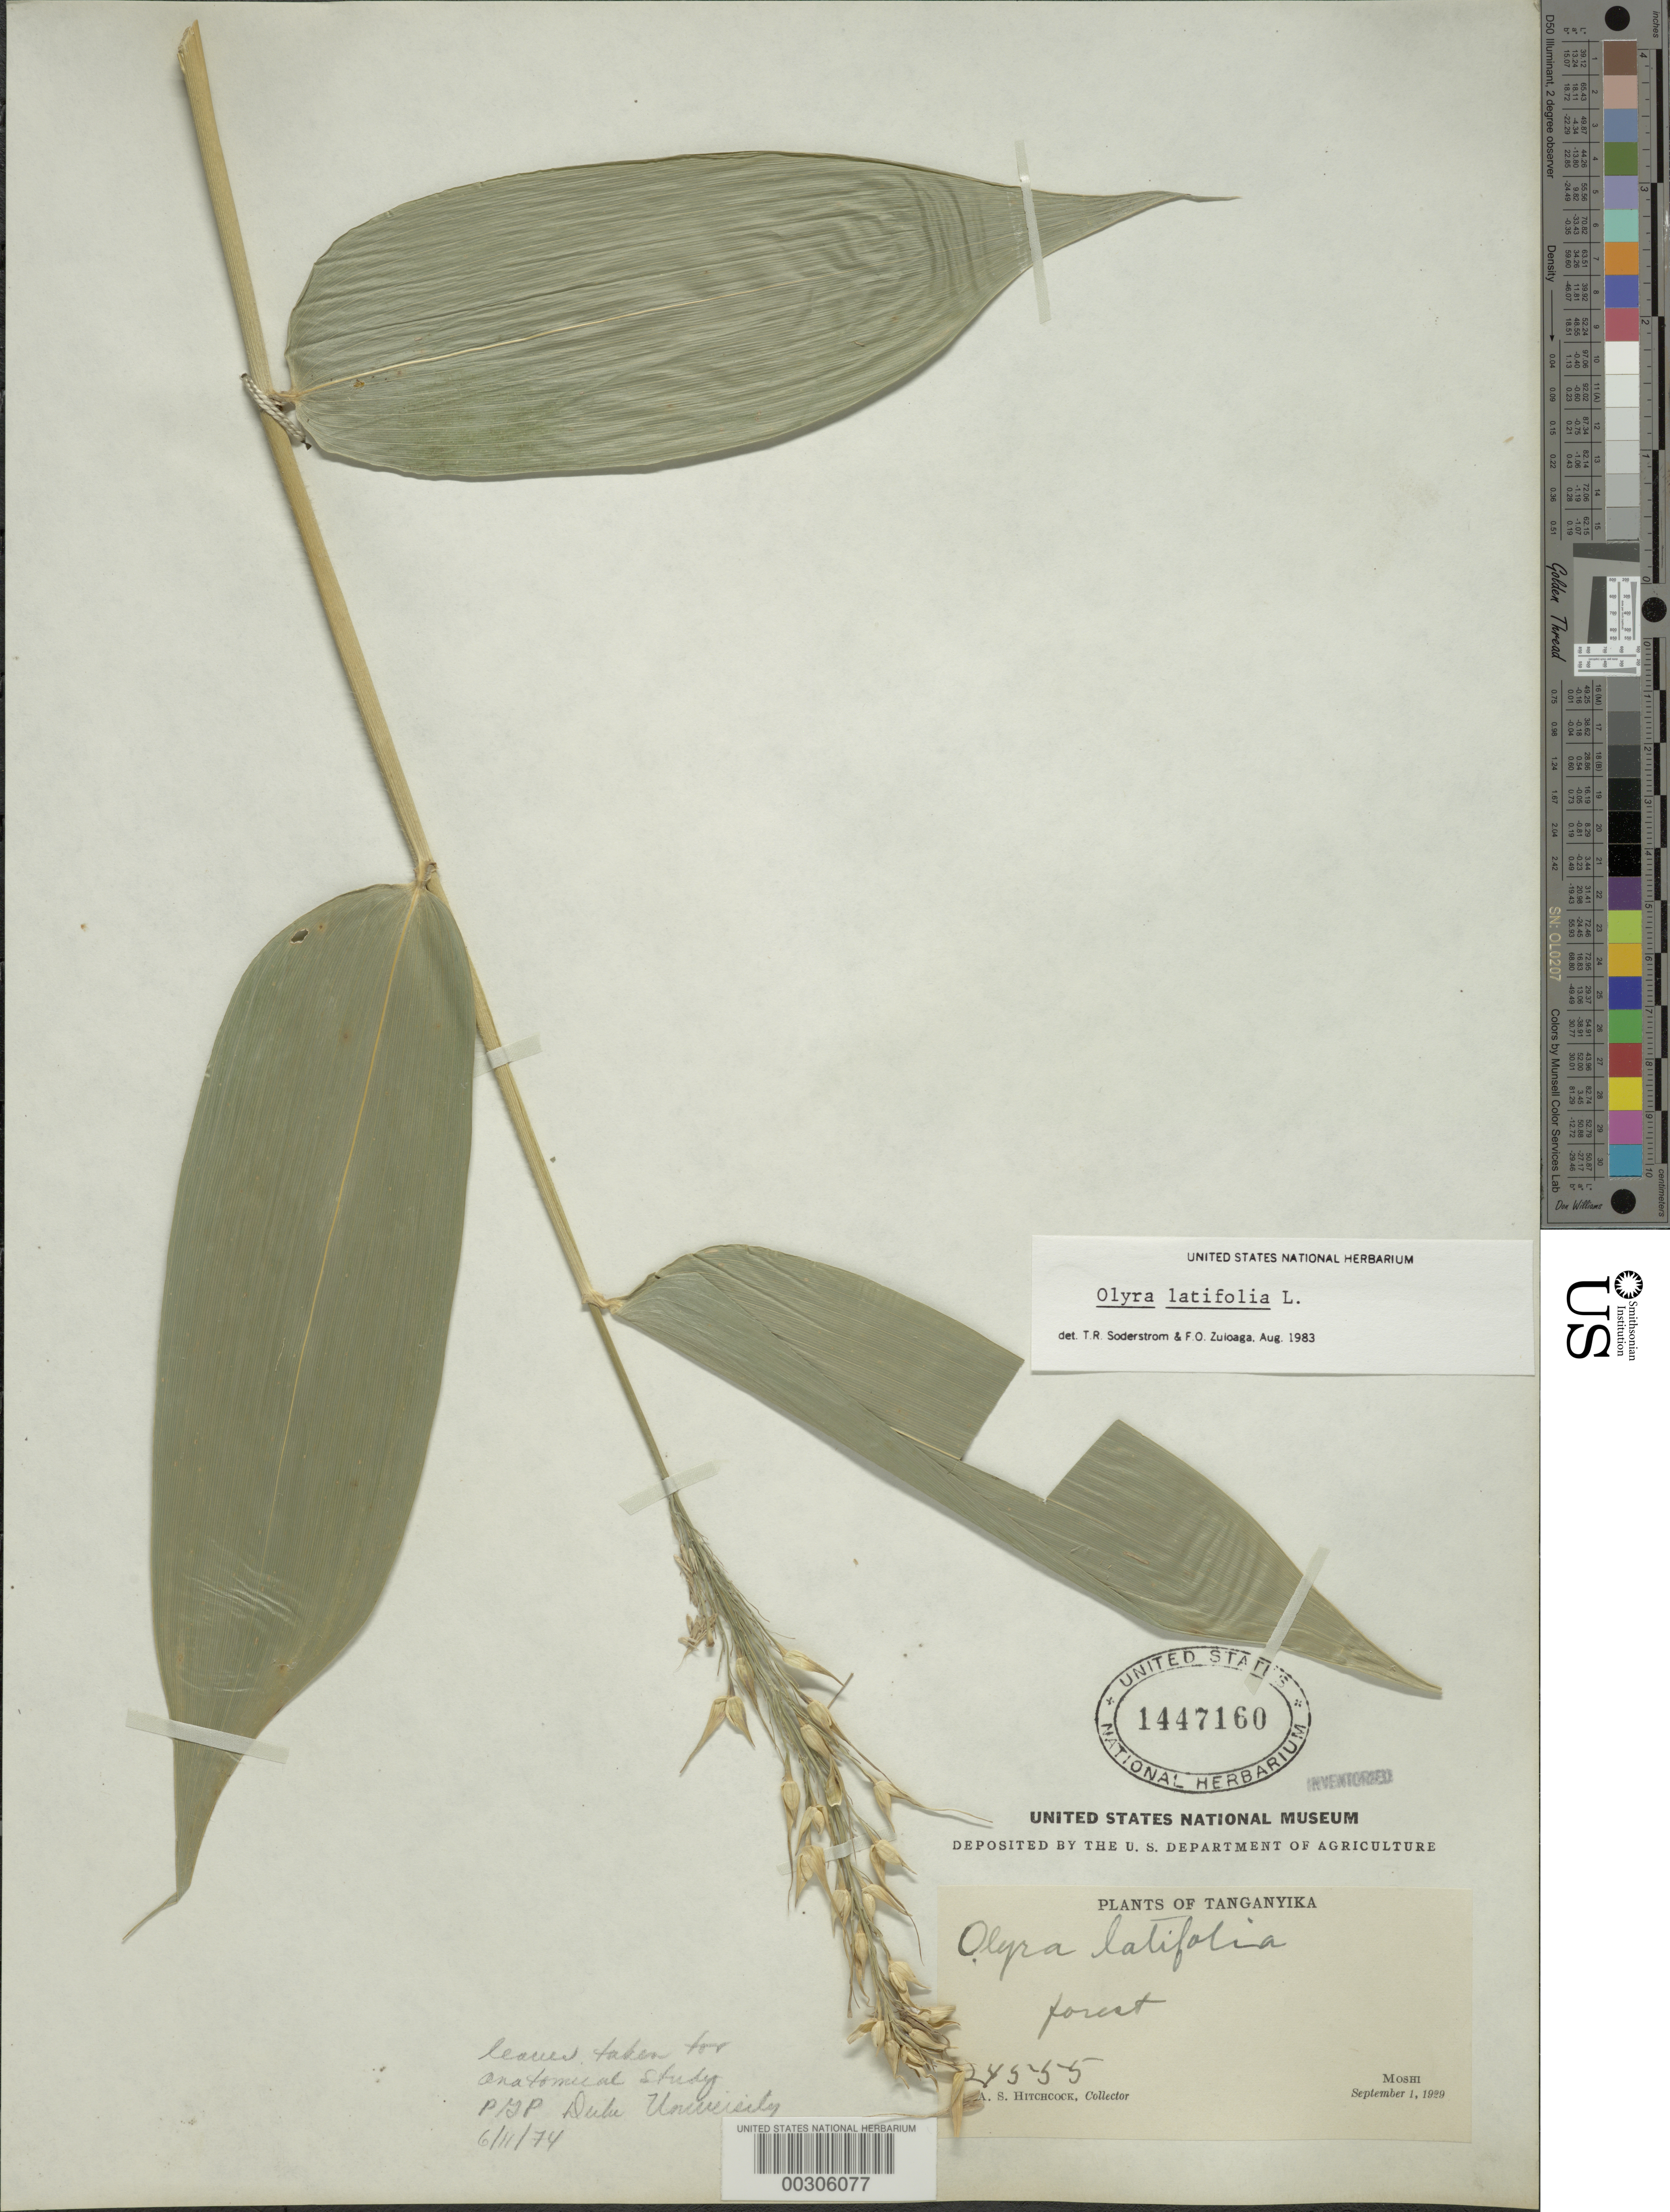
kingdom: Plantae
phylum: Tracheophyta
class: Liliopsida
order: Poales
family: Poaceae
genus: Olyra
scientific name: Olyra latifolia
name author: L.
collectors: A. S. Hitchcock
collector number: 24555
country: Tanzania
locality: Tanganyika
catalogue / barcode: US 1447160